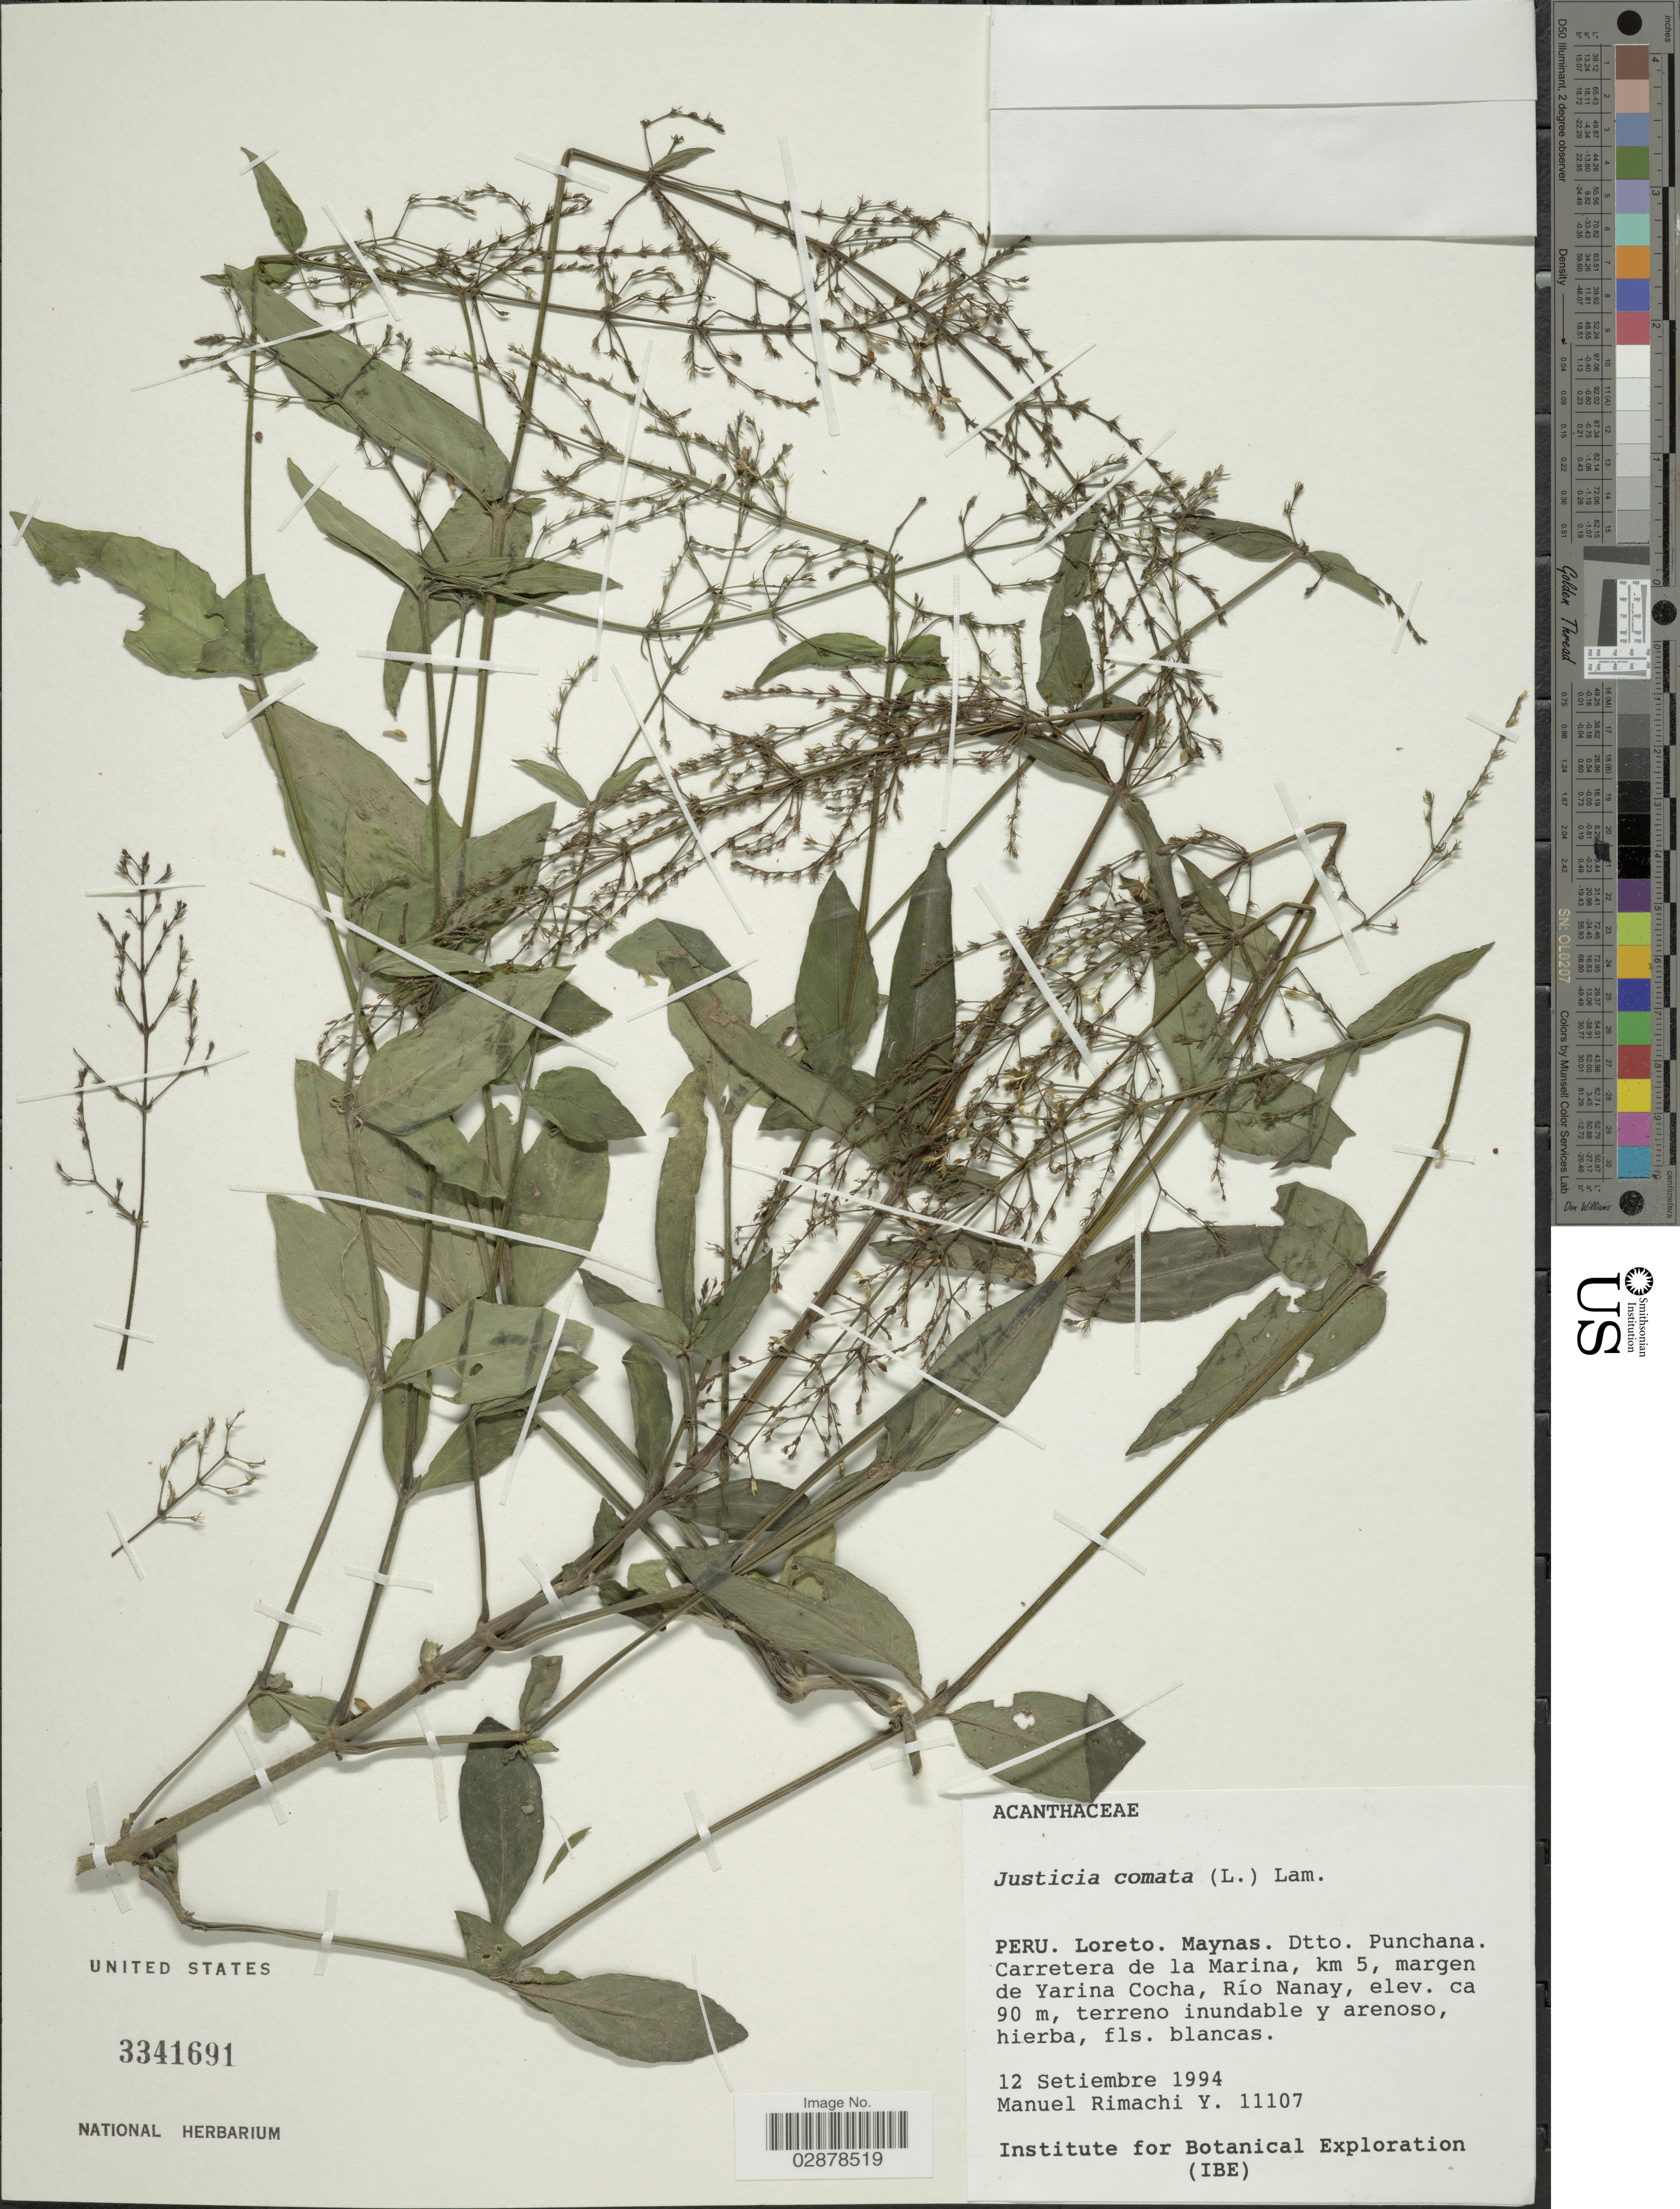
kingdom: Plantae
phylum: Tracheophyta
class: Magnoliopsida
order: Lamiales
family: Acanthaceae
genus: Justicia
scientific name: Justicia comata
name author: (L.) Lam.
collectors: M. Rimachi Y.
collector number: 11107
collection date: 1994-09-12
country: Peru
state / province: Loreto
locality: Maynas. Dtto. Punchana. Carretera de la Marina, km 5, margen de Yarina Cocha, Río Nanay.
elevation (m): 90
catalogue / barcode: US 3341691